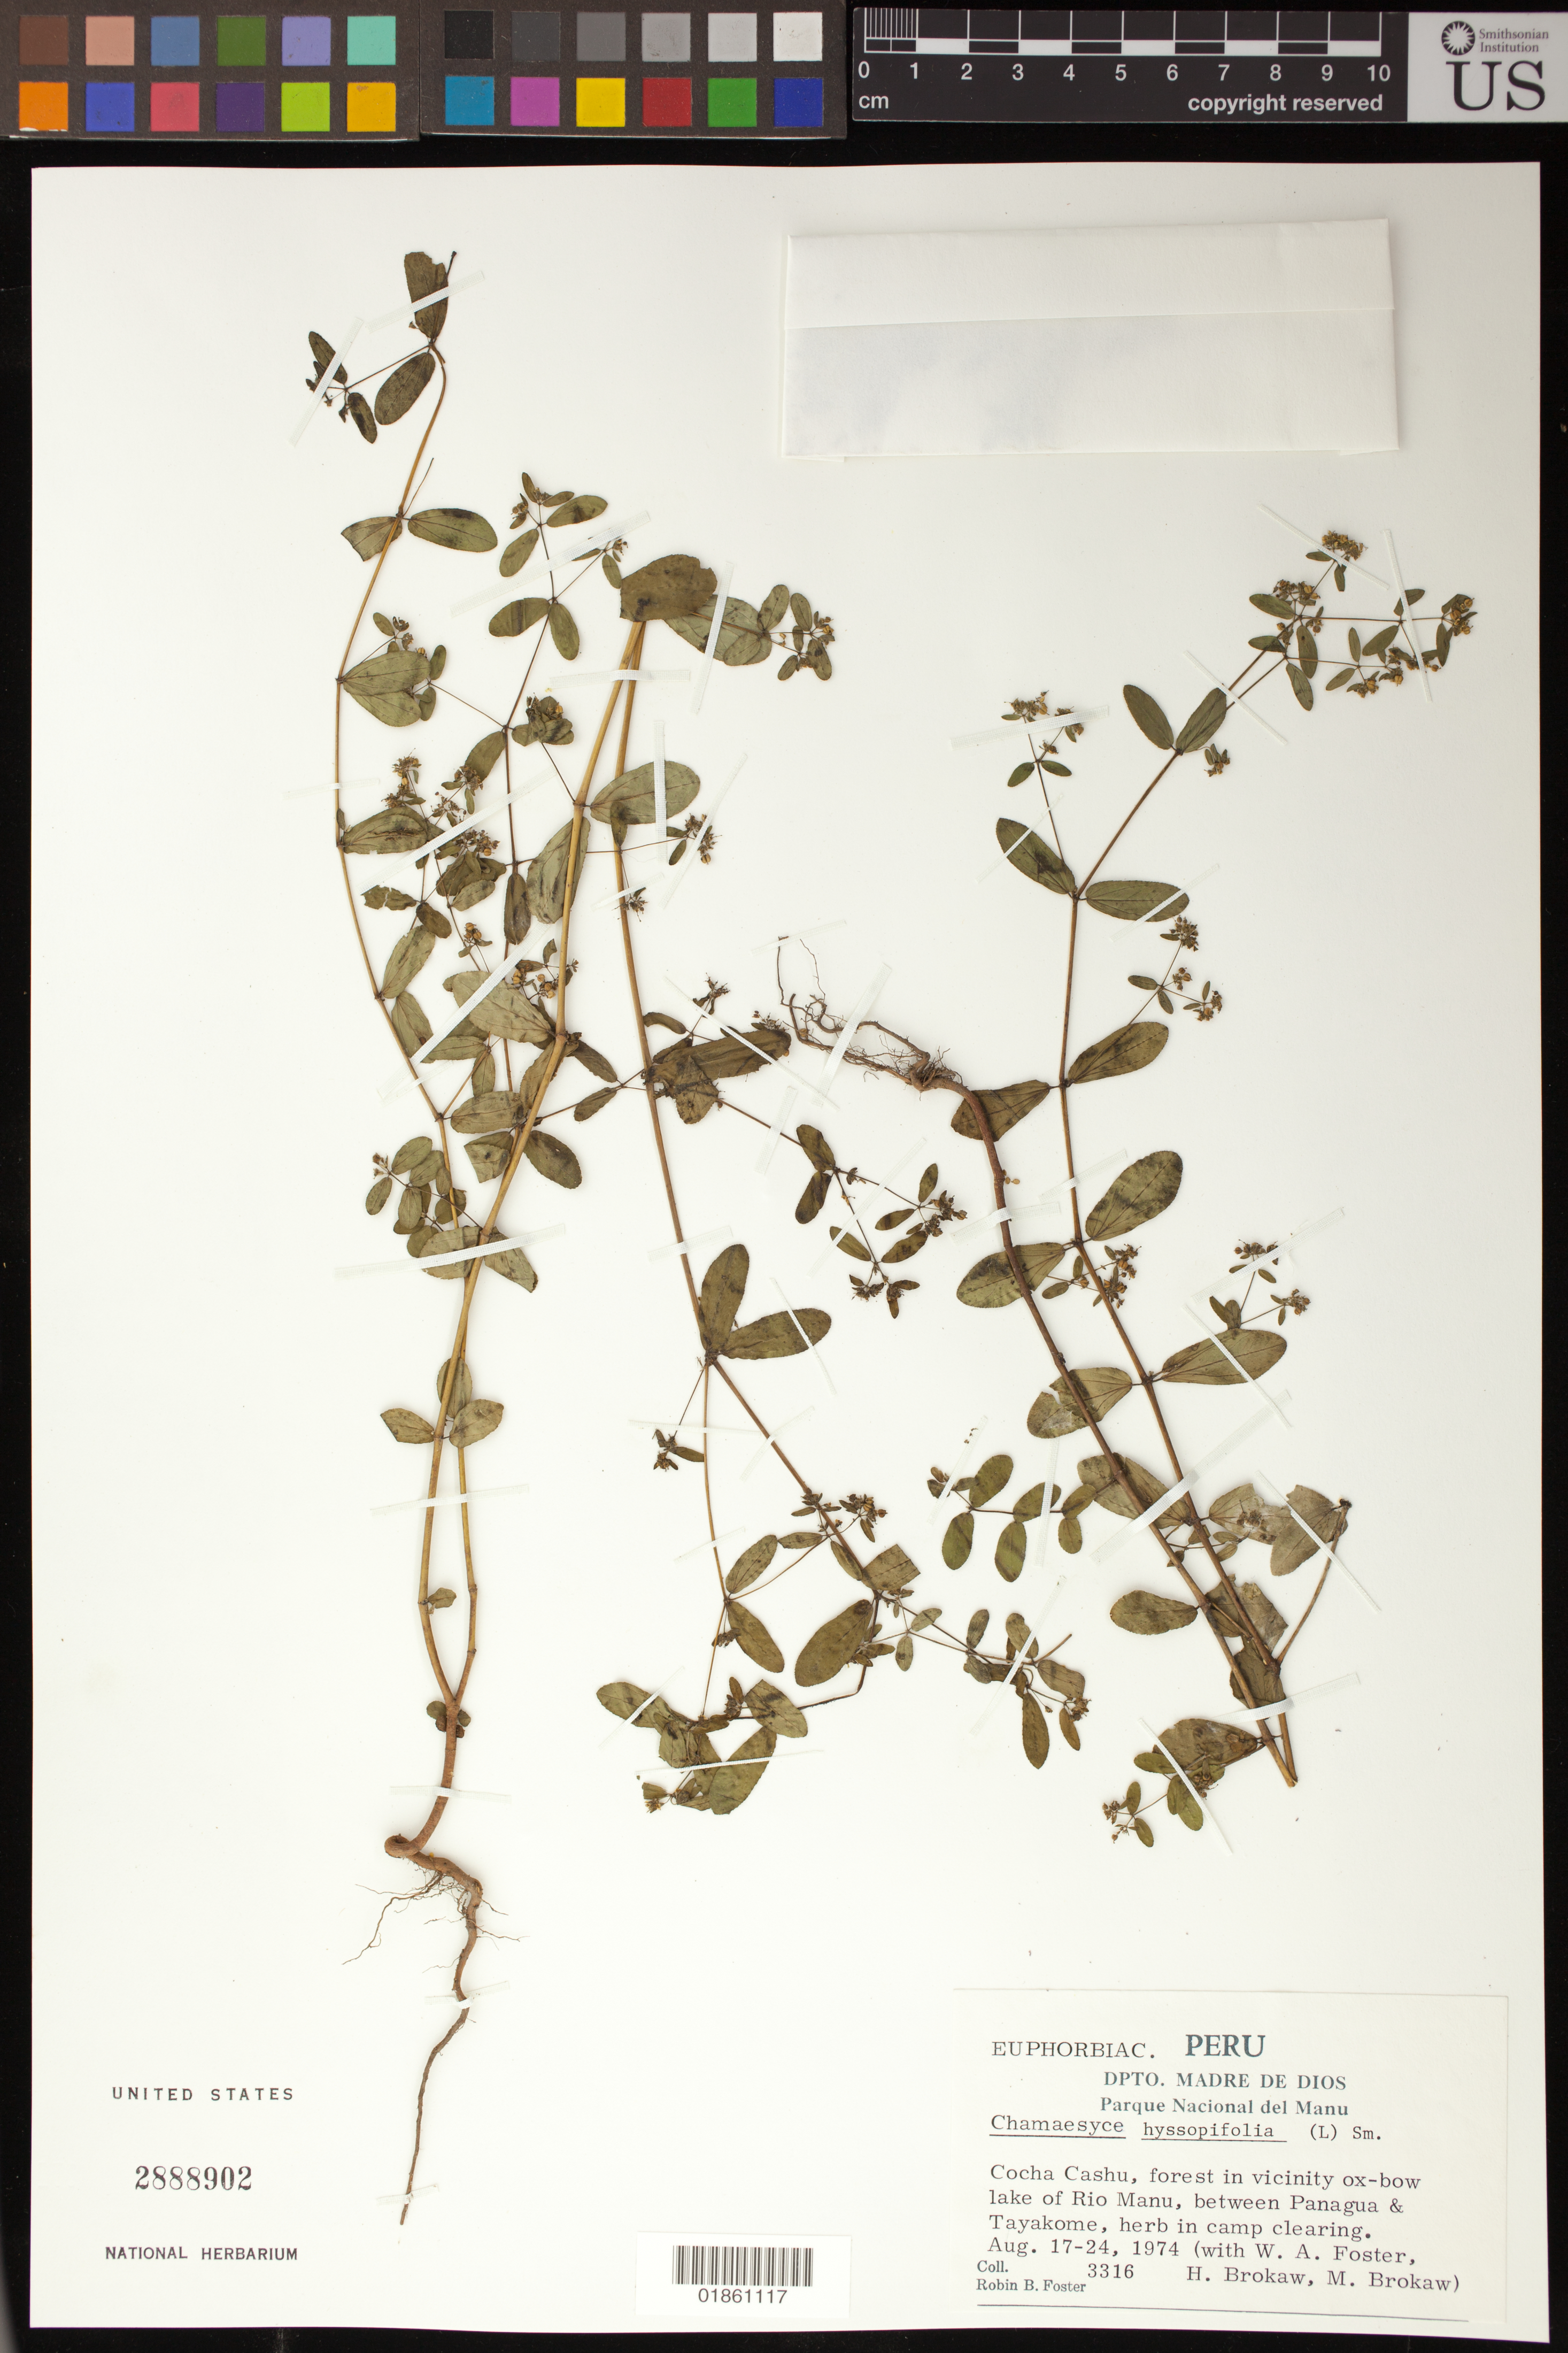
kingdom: Plantae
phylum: Tracheophyta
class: Magnoliopsida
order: Malpighiales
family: Euphorbiaceae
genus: Euphorbia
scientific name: Euphorbia hyssopifolia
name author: L.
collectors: R. B. Foster, W. Foster, H. Brokaw & M. Brokaw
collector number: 3316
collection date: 1974-08-17/1974-08-24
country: Peru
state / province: Madre de Dios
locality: Parque Nacional del Manu.; Cocha Cashu, forest in vicinity ox-bow lake of Rio Manu, between Panagua & Tayakome.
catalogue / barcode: US 2888902